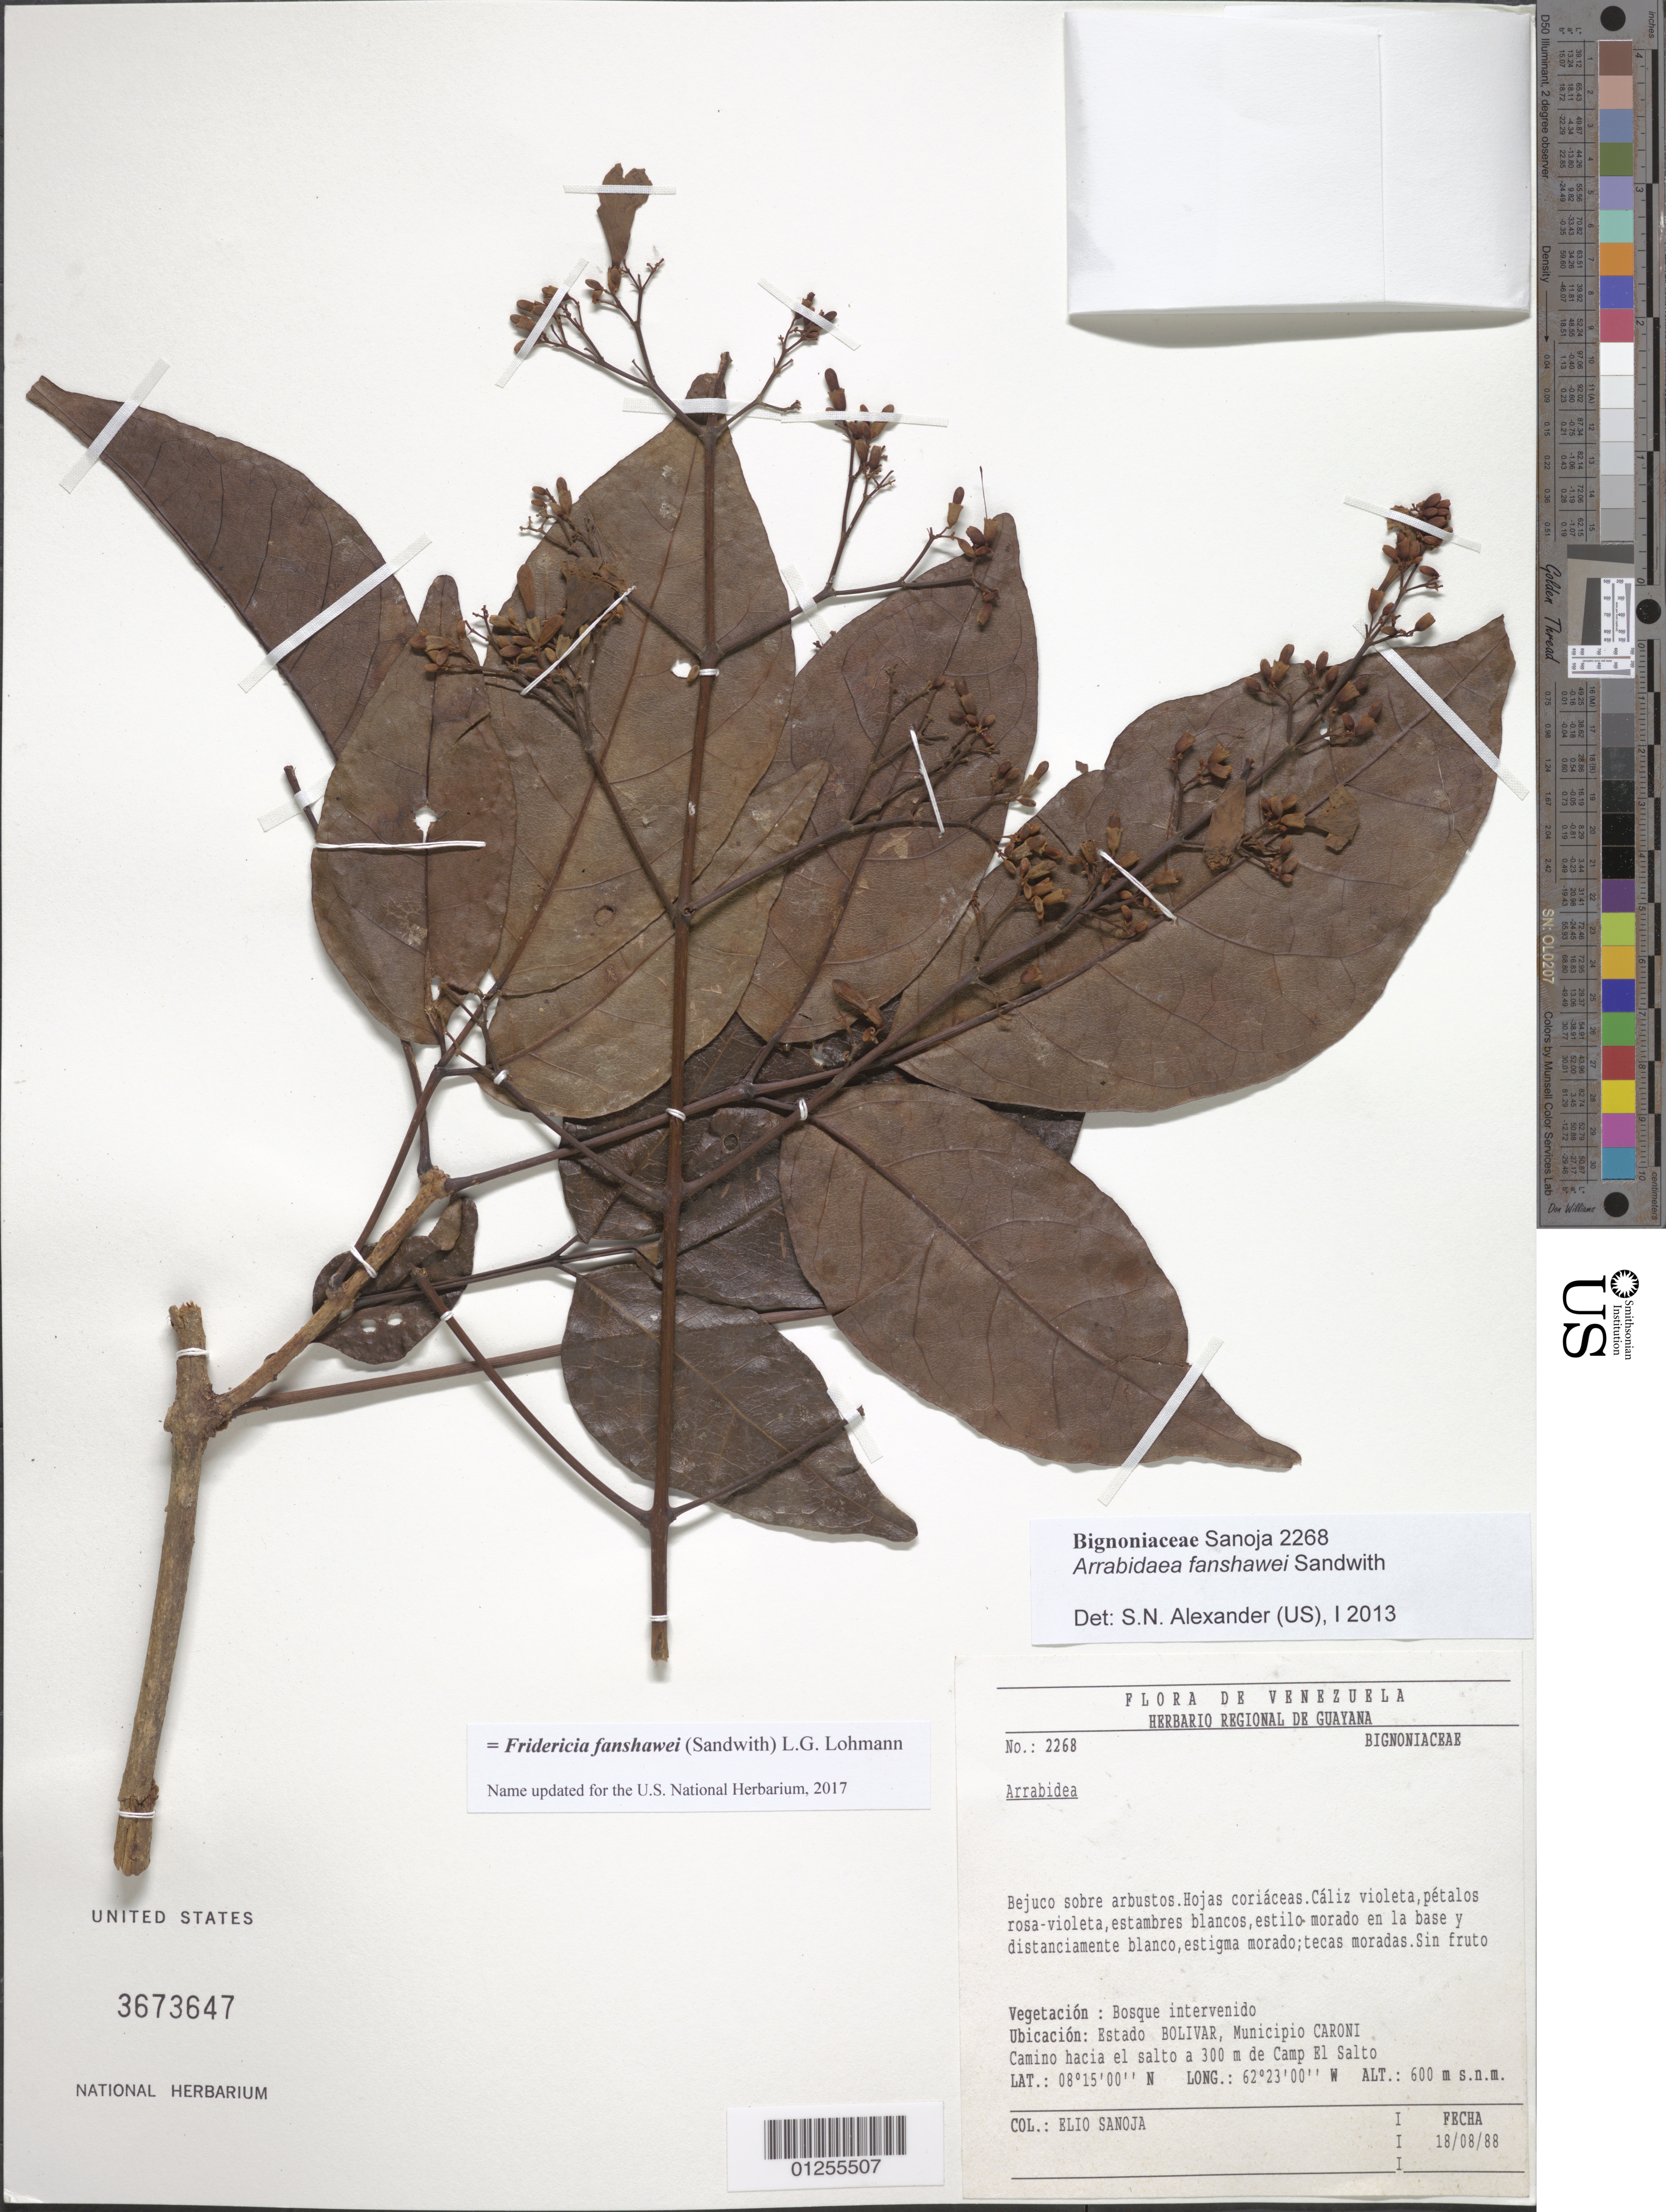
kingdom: Plantae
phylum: Tracheophyta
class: Magnoliopsida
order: Lamiales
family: Bignoniaceae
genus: Fridericia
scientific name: Fridericia fanshawei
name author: (Sandwith) L.G. Lohmann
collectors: E. Sanoja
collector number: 2268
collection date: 1988-08-18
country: Venezuela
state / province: Bolívar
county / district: Caroní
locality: Camino hacia el salto a 300m de Camp El Salto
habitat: bosque intervenido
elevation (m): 600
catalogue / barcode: US 3673647